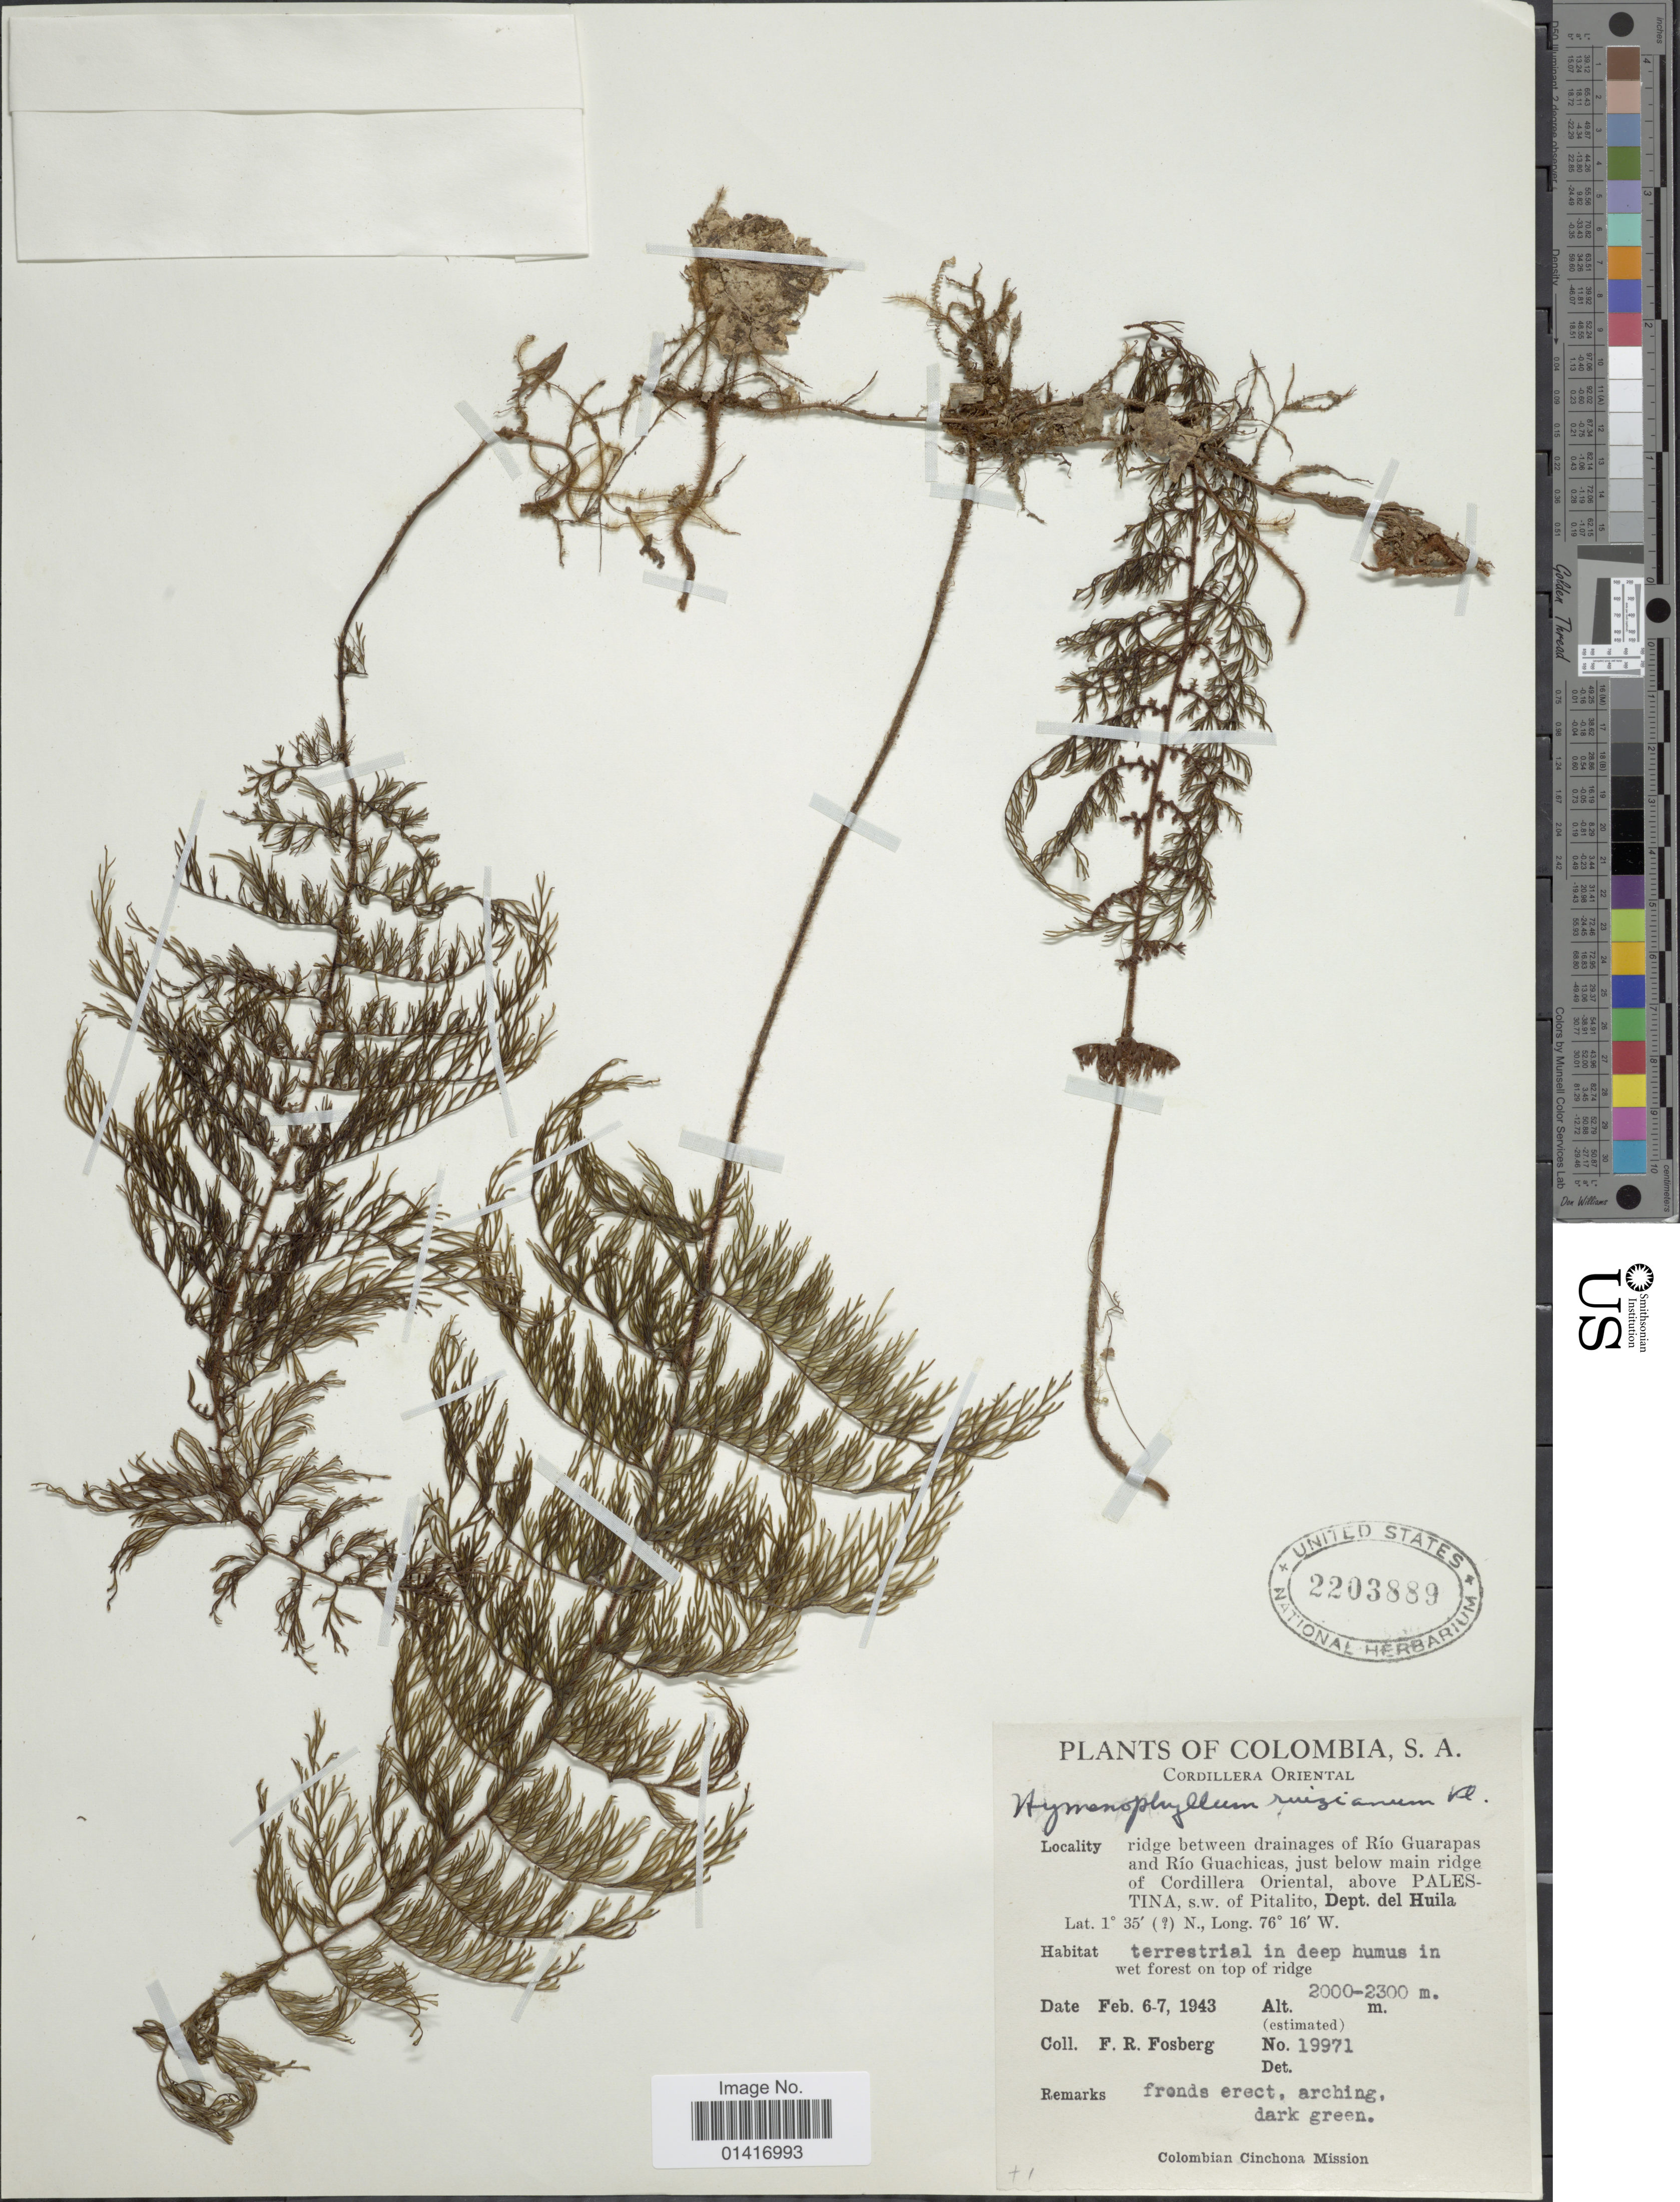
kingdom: Plantae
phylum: Tracheophyta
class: Polypodiopsida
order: Hymenophyllales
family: Hymenophyllaceae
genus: Hymenophyllum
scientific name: Hymenophyllum ruizianum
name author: (Klotzsch) Kunze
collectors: F. R. Fosberg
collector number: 19971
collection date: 1943-02-06/1943-02-07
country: Colombia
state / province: Huila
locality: Cordillera Oriental. Ridge between drainages of Río Guarapas and Río Guachicas, just below main ridge of Cordillera Oriental, above palestina, s.w. of Pitalito, Dept. del Huila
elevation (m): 2000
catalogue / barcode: US 2203889